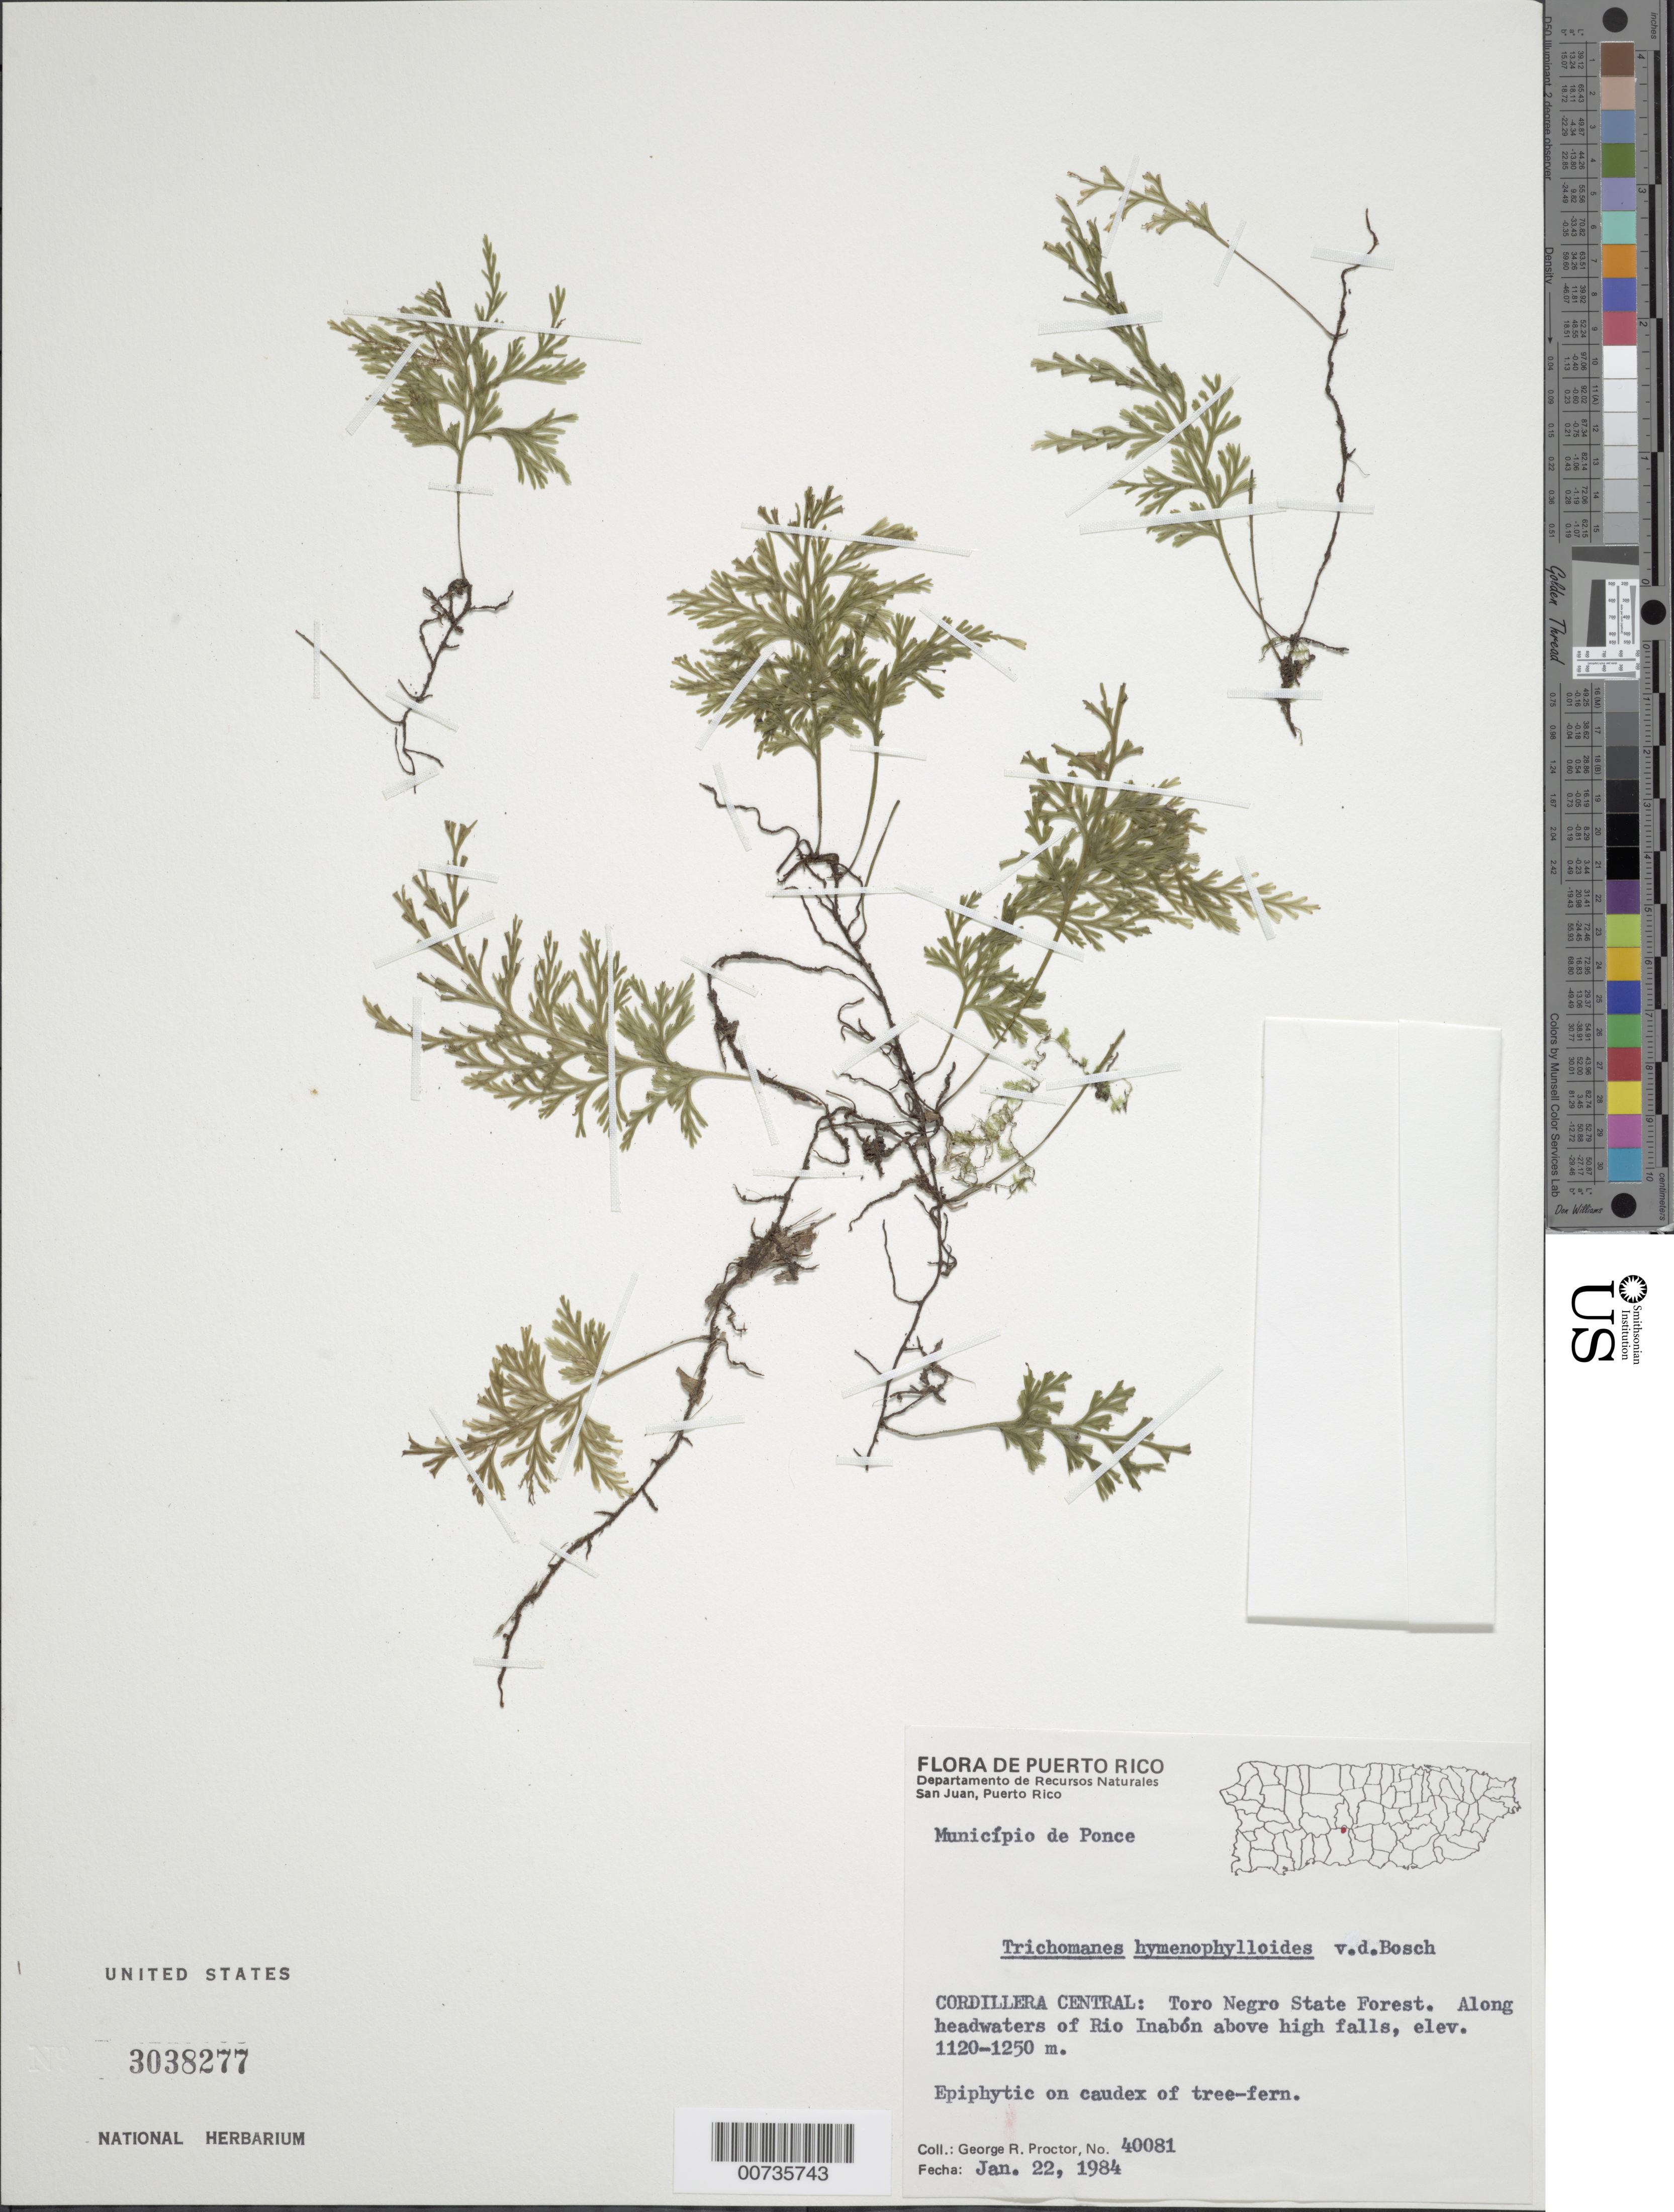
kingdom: Plantae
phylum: Tracheophyta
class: Polypodiopsida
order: Hymenophyllales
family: Hymenophyllaceae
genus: Polyphlebium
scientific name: Polyphlebium hymenophylloides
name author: (Bosch) Ebihara & Dubuisson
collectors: G. R. Proctor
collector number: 40081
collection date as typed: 22 Jan 1984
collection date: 1984-01-22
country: Puerto Rico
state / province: Ponce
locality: Cordillera Central: Toro Negro State Forest, along headwaters of Rio Inabón above high falls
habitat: On caudex of tree-fern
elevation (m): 1120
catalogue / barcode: US 3038277